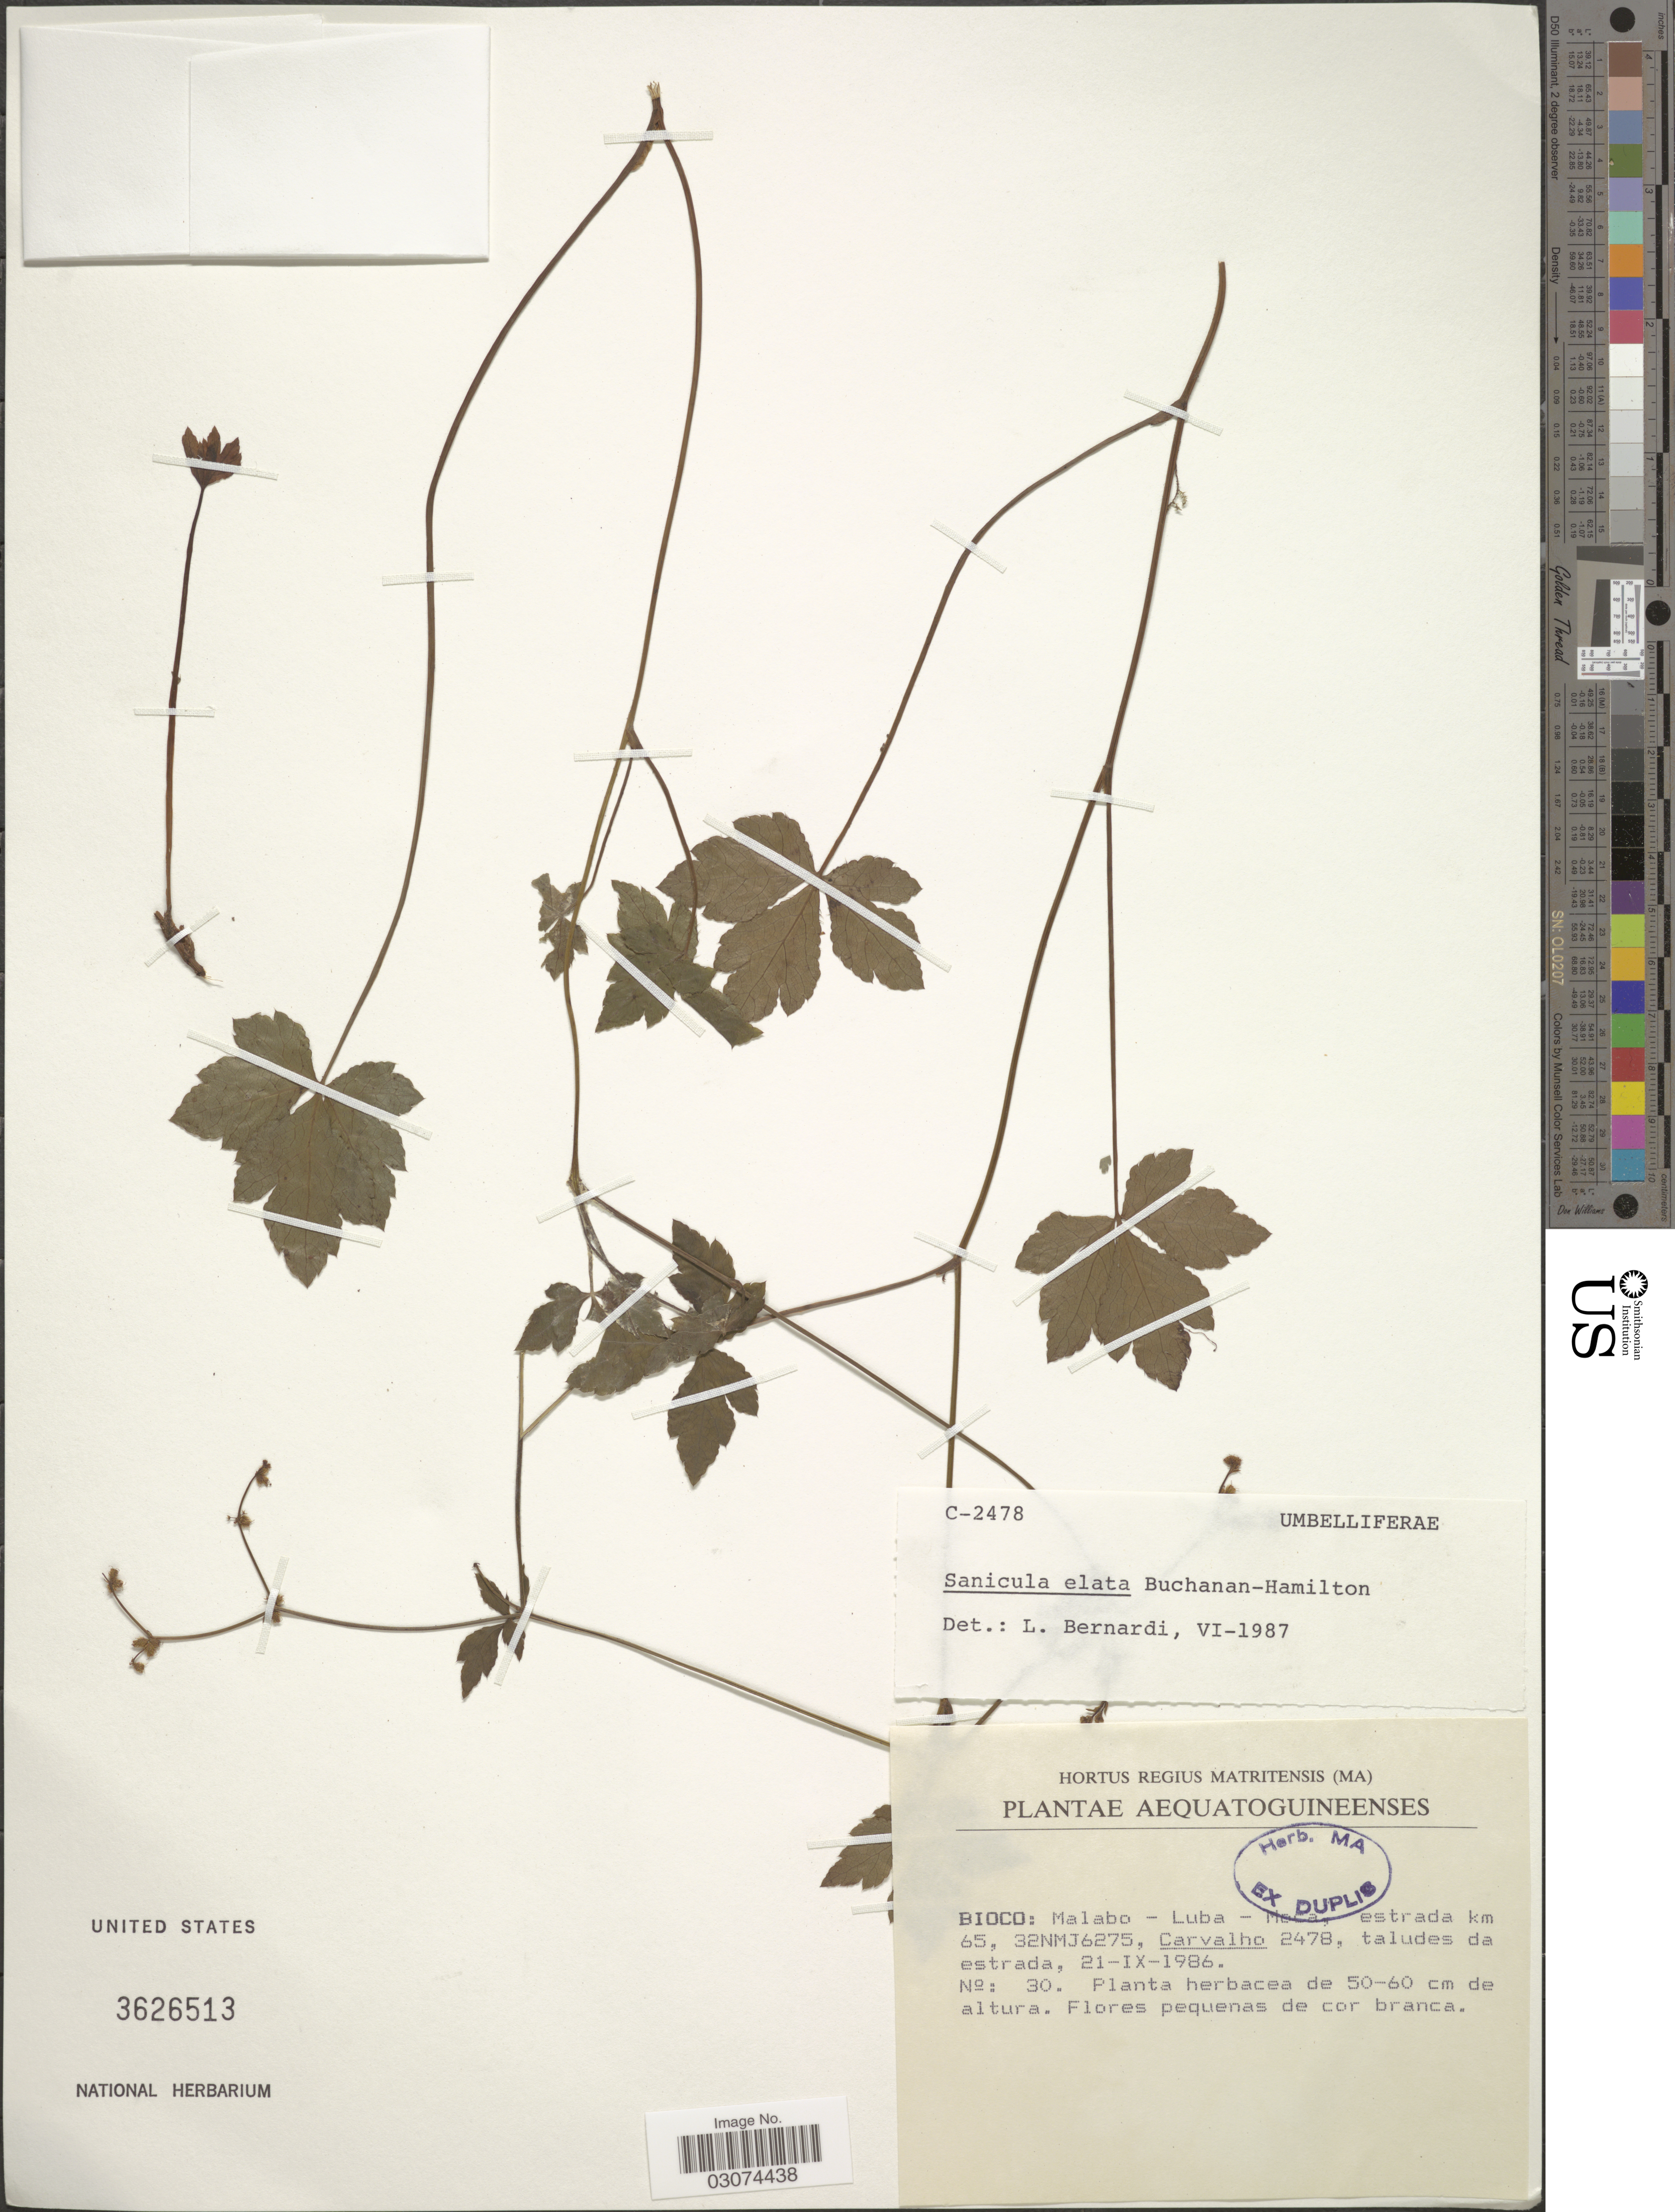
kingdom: Plantae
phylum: Tracheophyta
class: Magnoliopsida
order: Apiales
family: Apiaceae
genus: Sanicula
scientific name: Sanicula elata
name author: Buch.-Ham. ex D. Don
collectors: Carvalho, --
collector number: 2478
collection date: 1986-09-21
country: Equatorial Guinea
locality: Bioco: Malabo - Luba - Moca, estrada km 65, 32NMJ6275.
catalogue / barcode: US 3626513